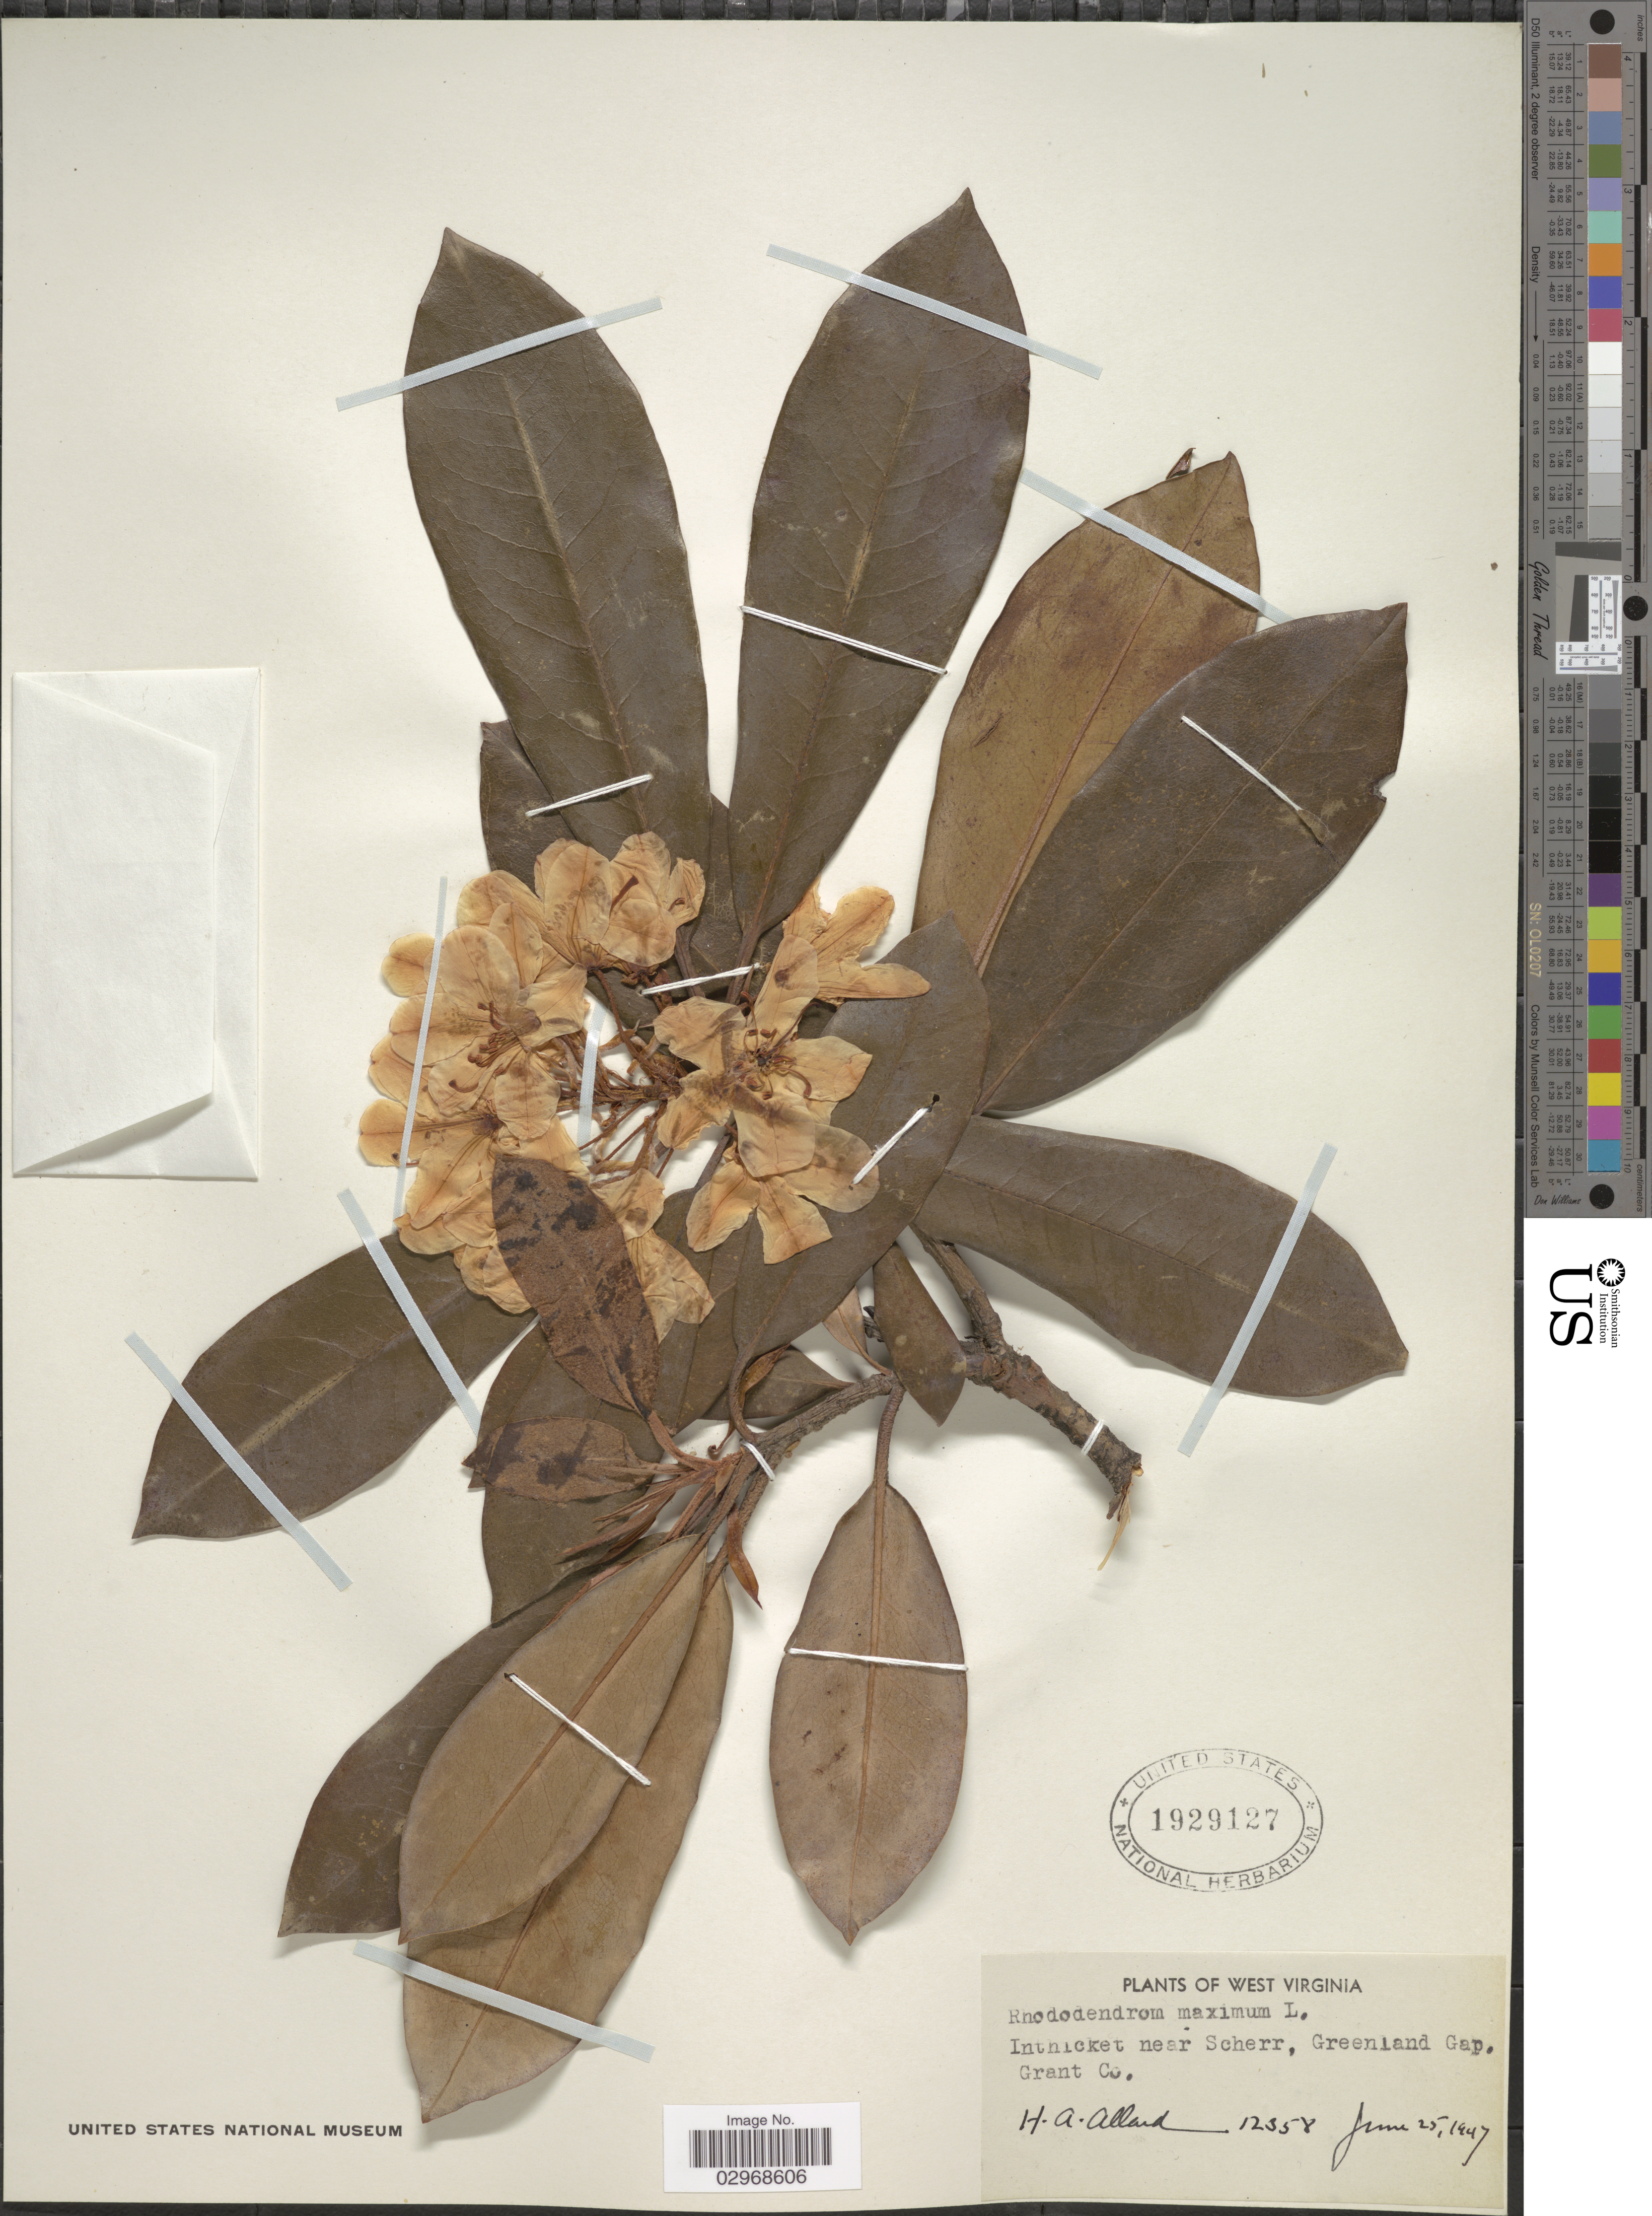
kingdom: Plantae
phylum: Tracheophyta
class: Magnoliopsida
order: Ericales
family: Ericaceae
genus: Rhododendron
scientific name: Rhododendron maximum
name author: L.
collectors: H. A. Allard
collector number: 12358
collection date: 1947-06-25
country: United States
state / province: West Virginia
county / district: Grant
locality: In thicket near Scherr, Greenland Gap. Grant Co.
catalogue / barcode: US 1929127